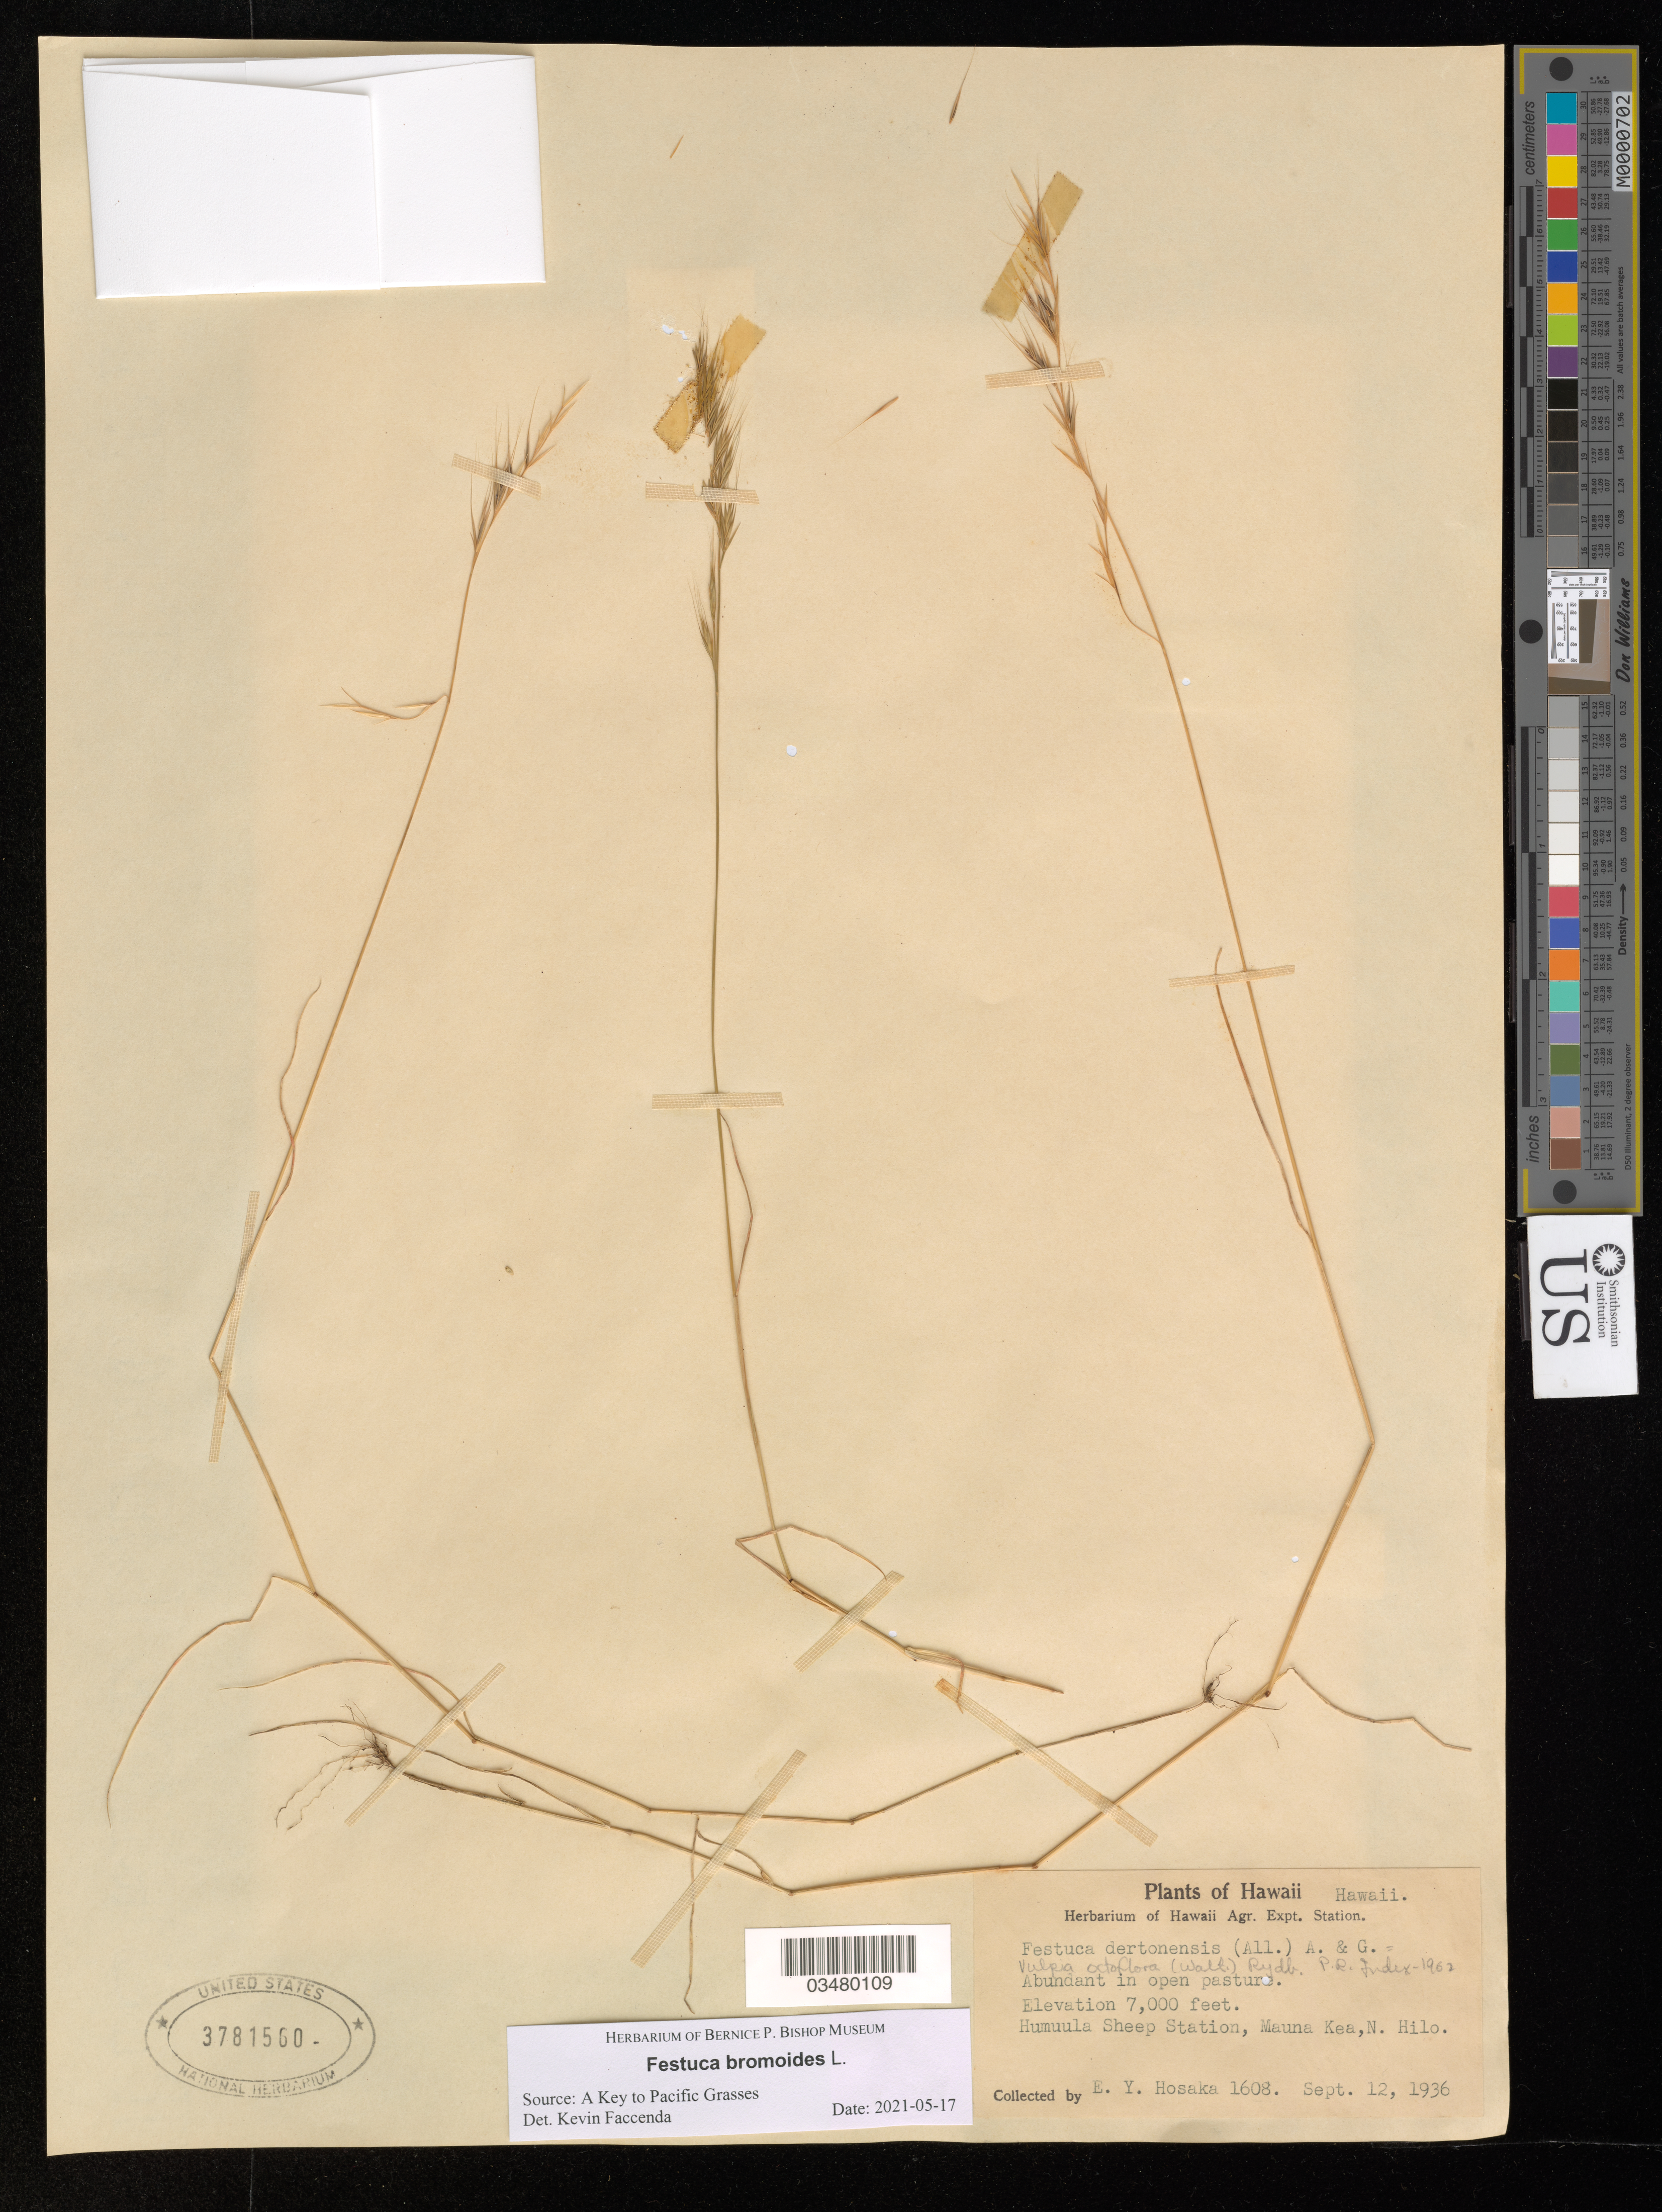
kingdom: Plantae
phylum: Tracheophyta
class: Liliopsida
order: Poales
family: Poaceae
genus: Festuca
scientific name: Festuca bromoides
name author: L.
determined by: Faccenda, K.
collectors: E. Y. Hosaka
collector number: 1608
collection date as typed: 12 Sep 1936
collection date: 1936-09-12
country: United States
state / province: Hawaii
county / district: Hawaii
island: Hawaii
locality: Humuula Sheep Station, Mauna Kea, N Hilo District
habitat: Open pasture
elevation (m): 2134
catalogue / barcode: US 3781560